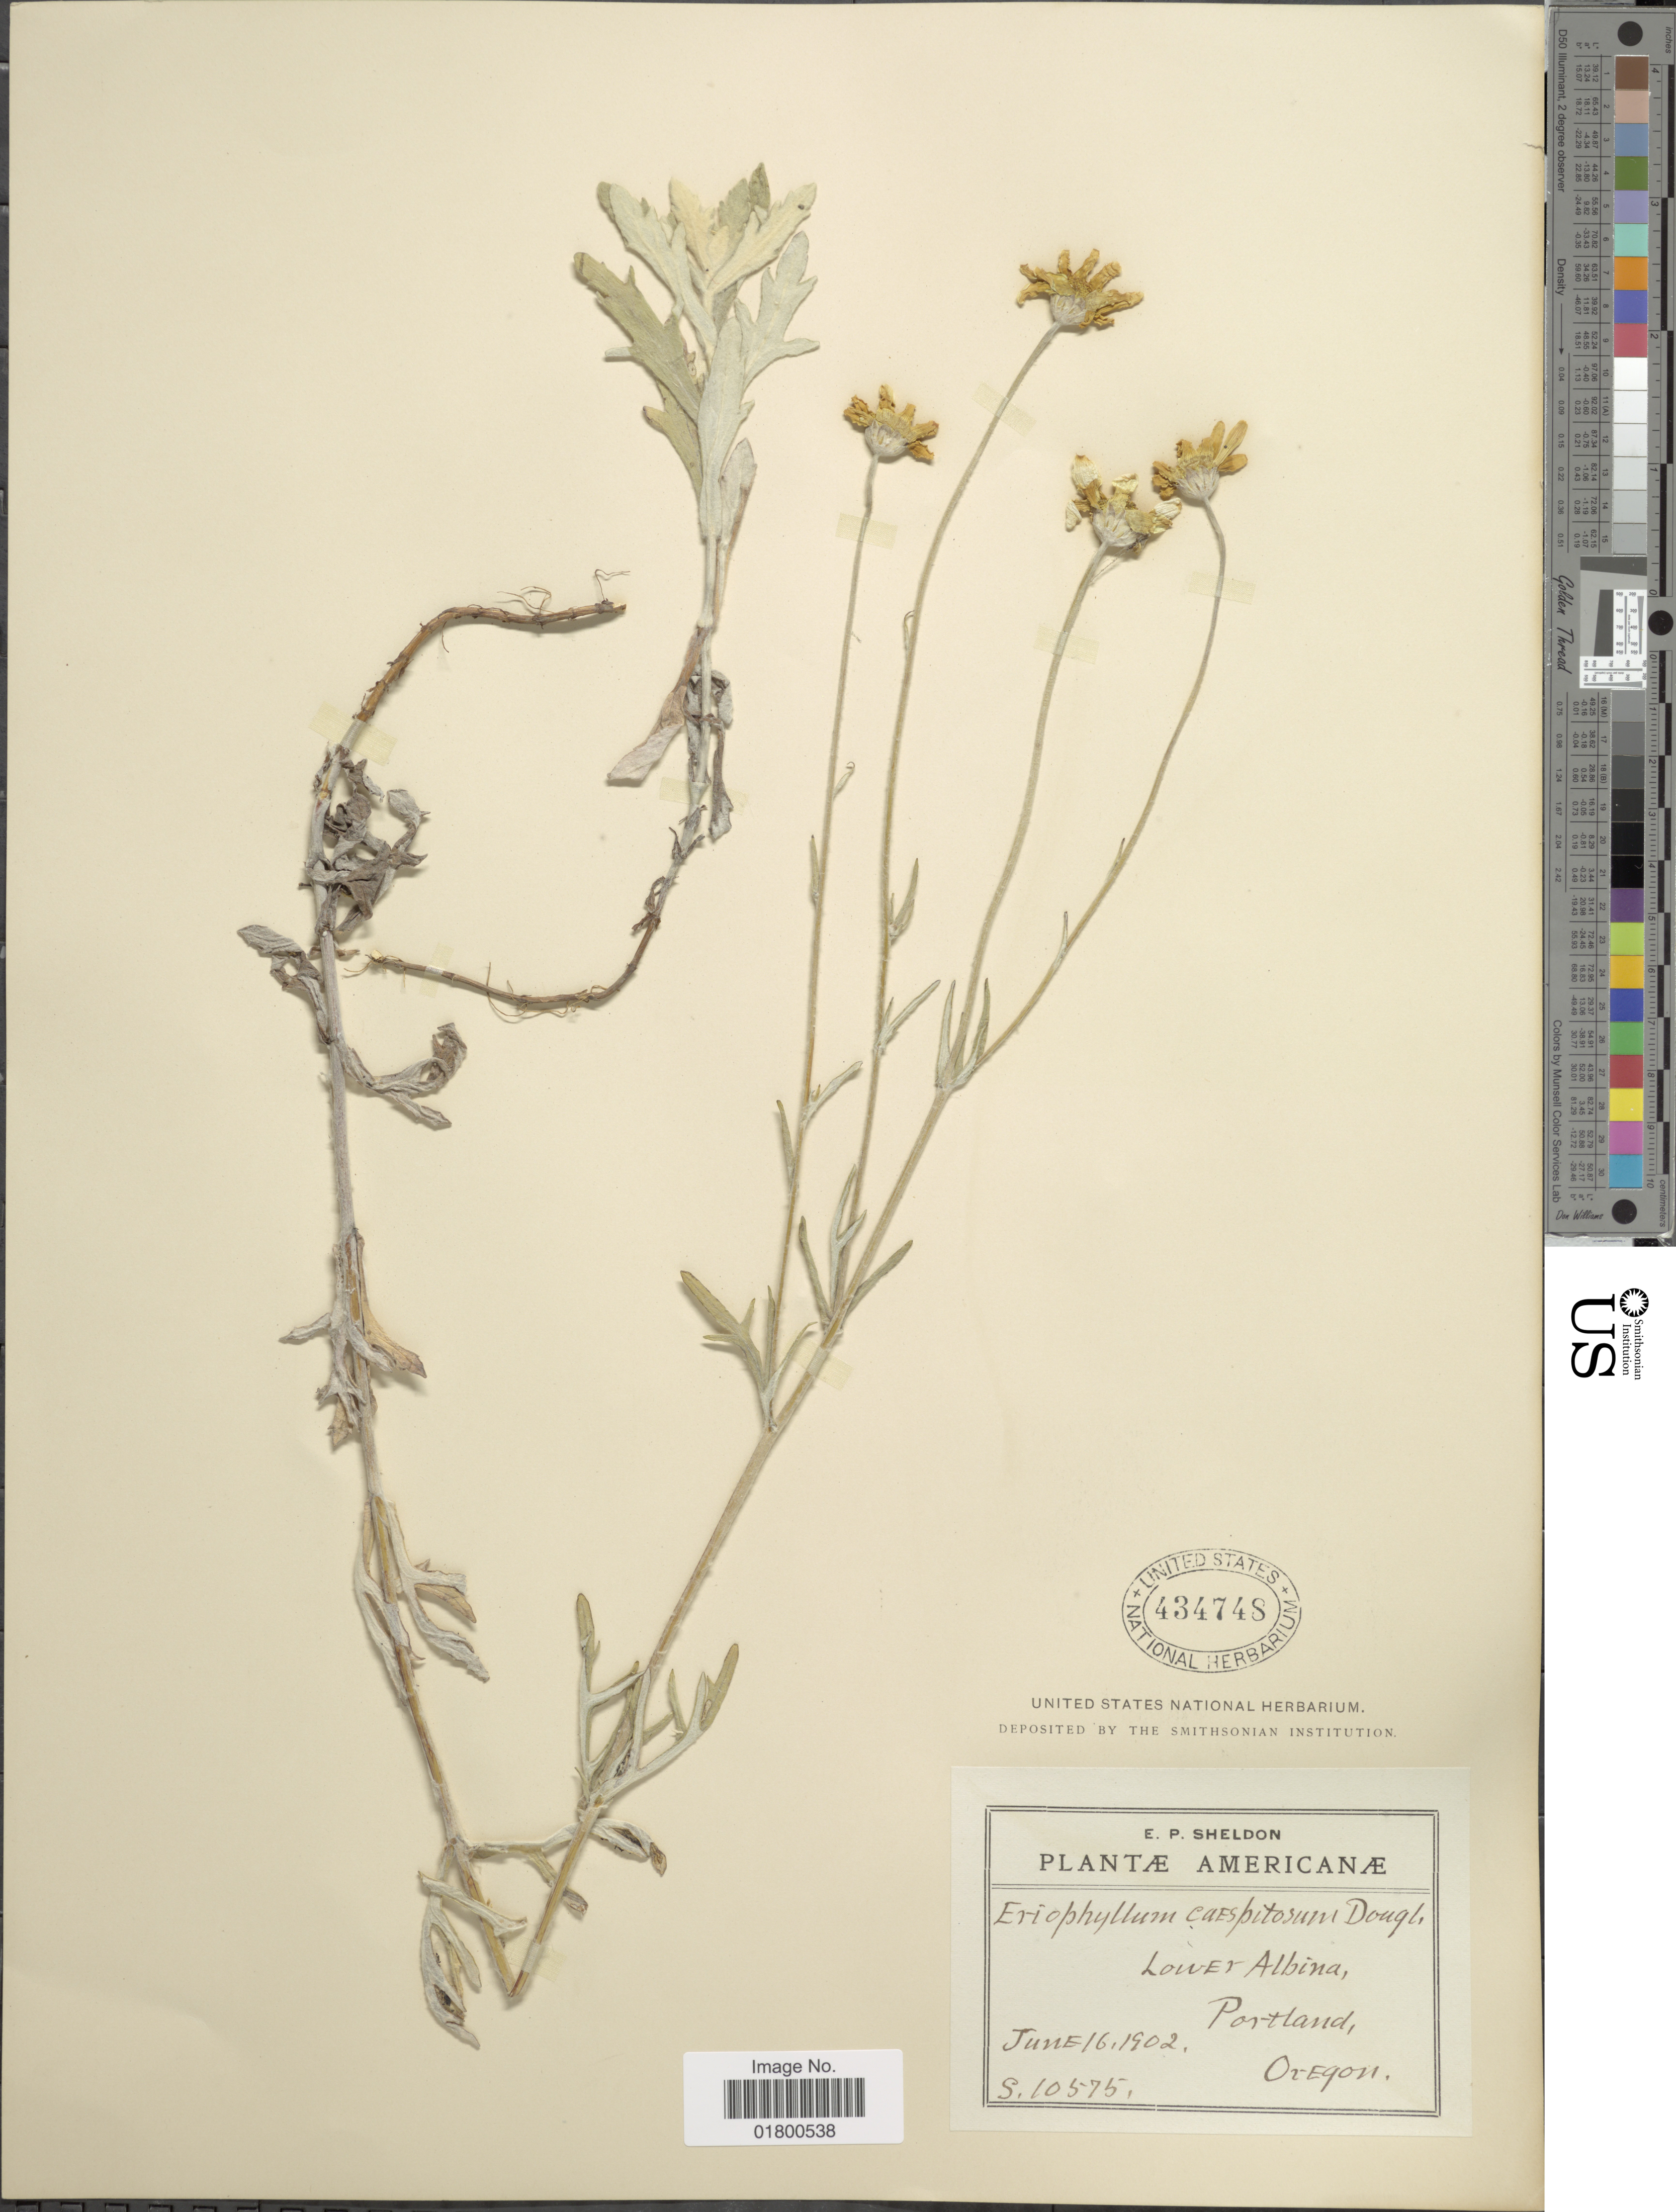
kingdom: Plantae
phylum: Tracheophyta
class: Magnoliopsida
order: Asterales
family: Asteraceae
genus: Eriophyllum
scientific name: Eriophyllum superbum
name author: Rydb.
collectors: E. P. Sheldon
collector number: S10575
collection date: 1902-06-16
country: United States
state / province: Oregon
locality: Lower Albina, Portland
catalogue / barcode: US 434748